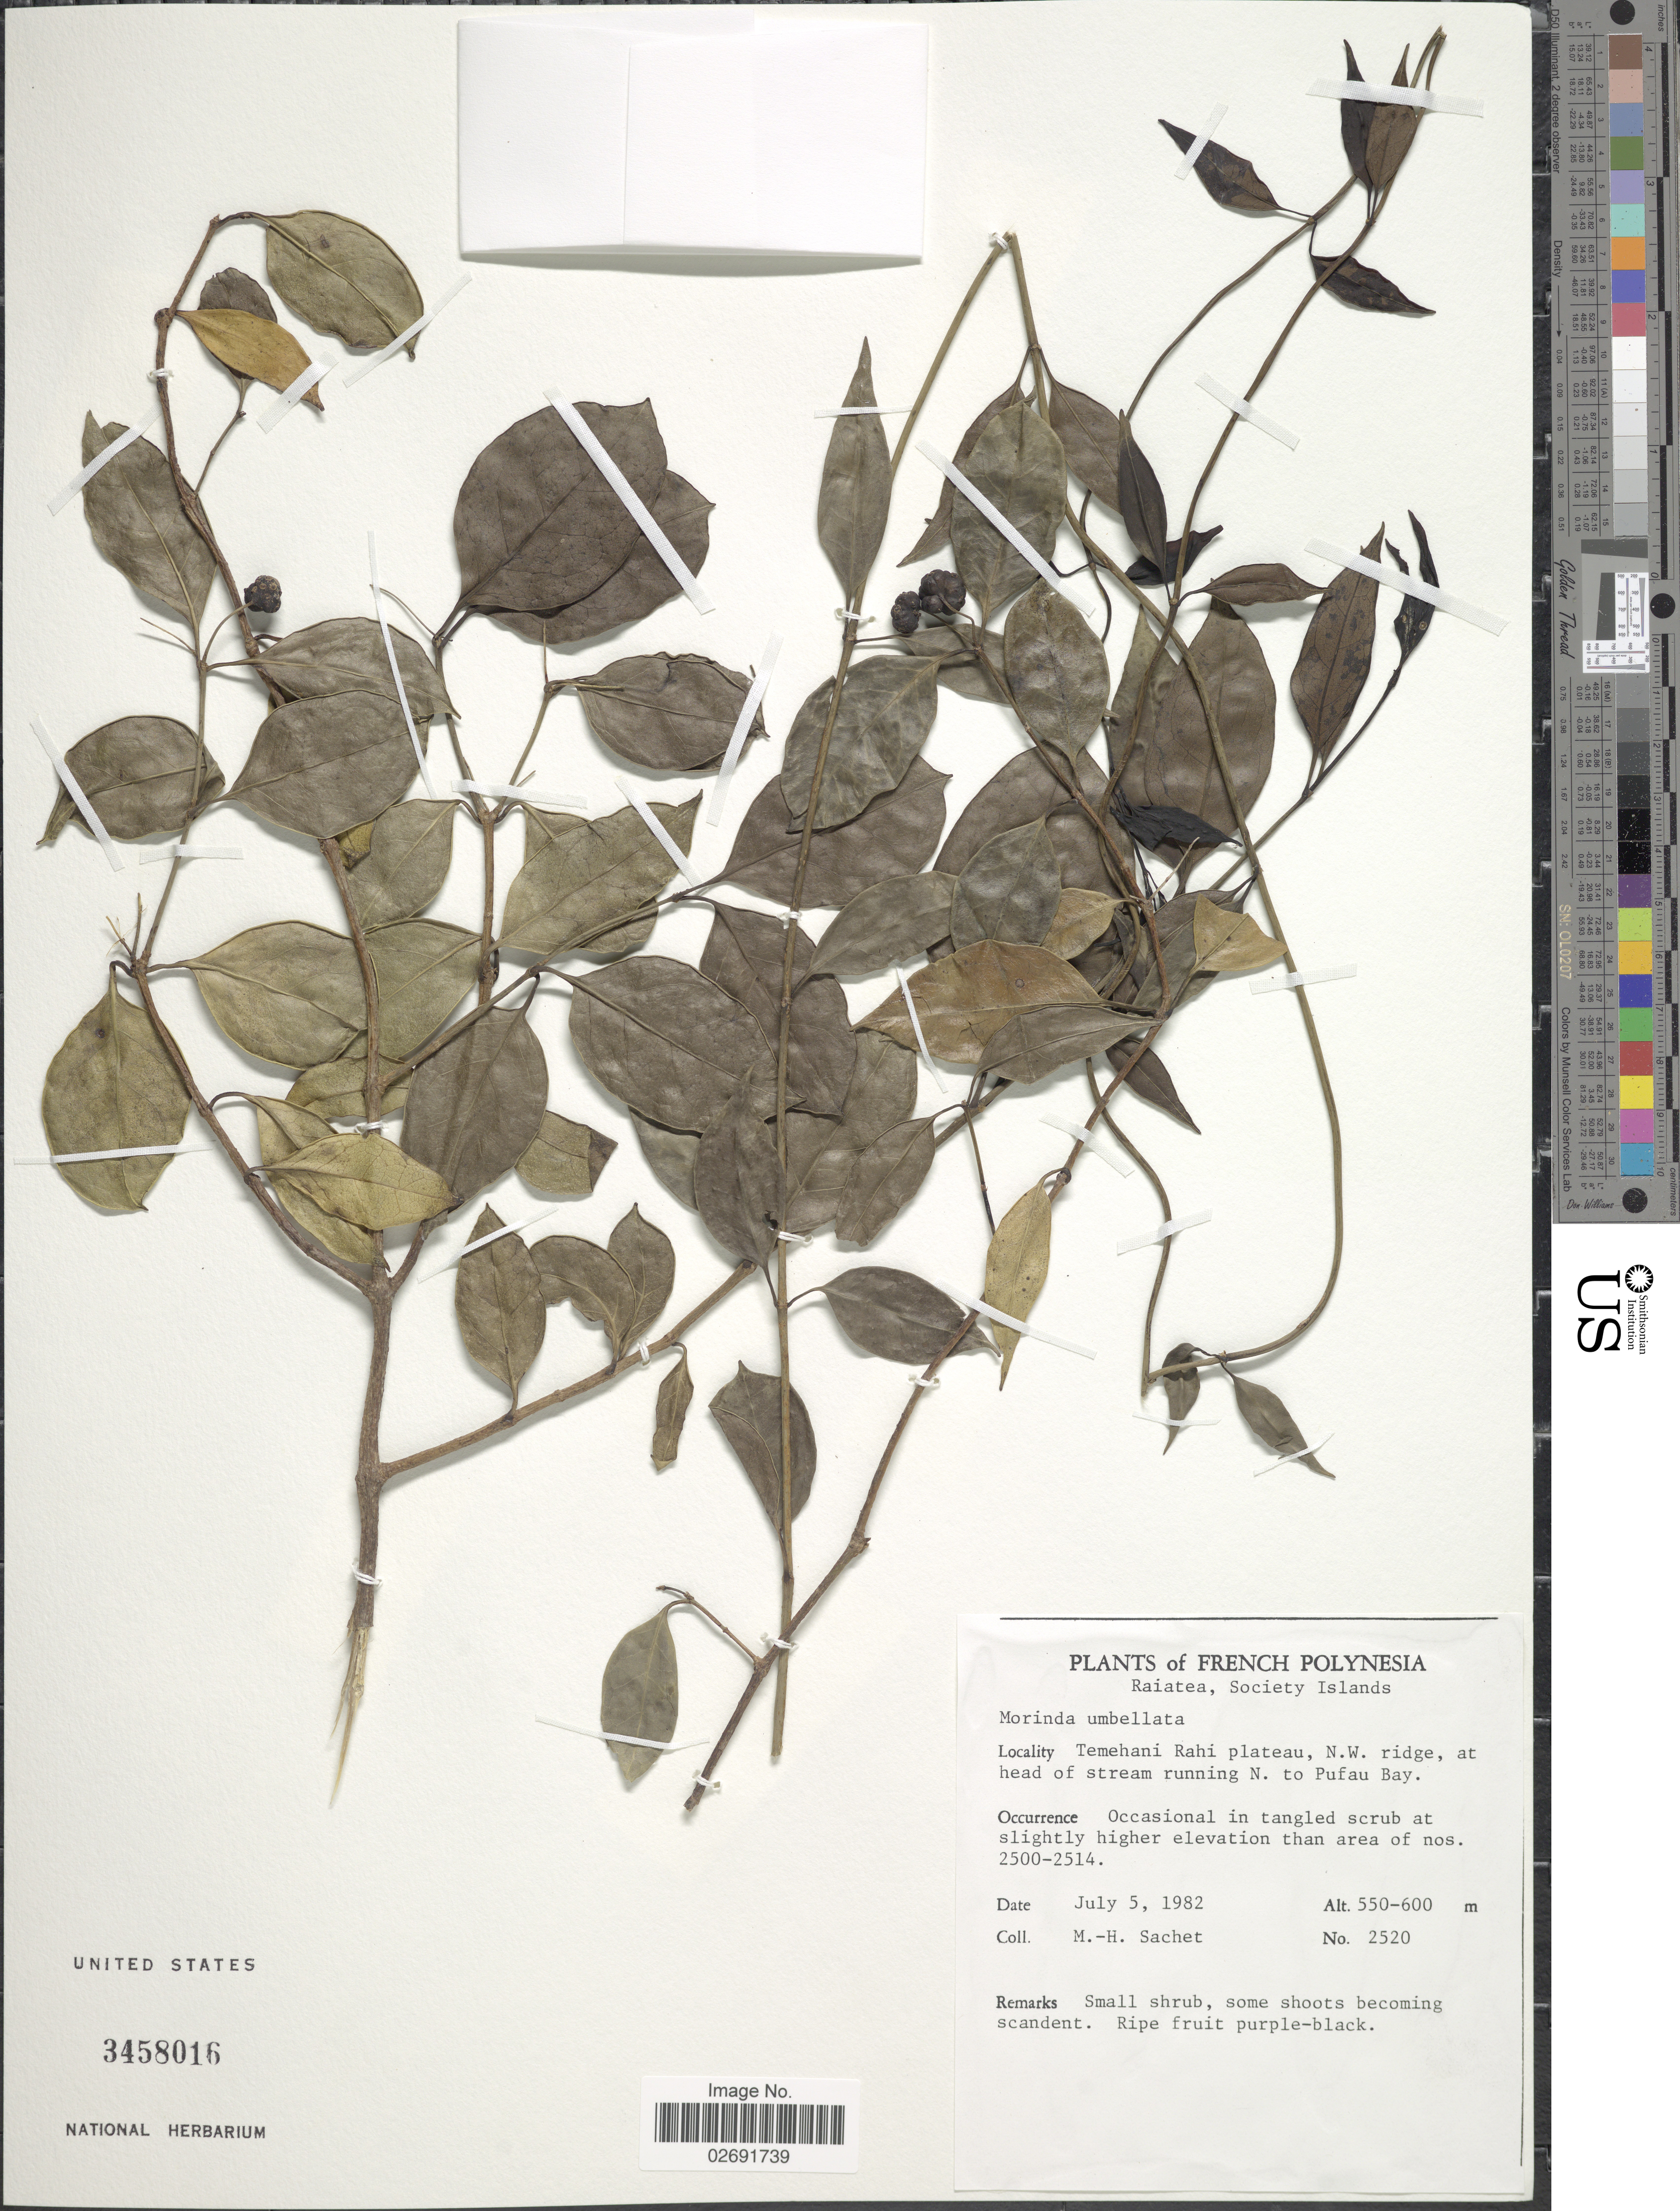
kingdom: Plantae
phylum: Tracheophyta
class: Magnoliopsida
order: Gentianales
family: Rubiaceae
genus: Gynochthodes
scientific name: Gynochthodes umbellata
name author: (L.) Razafim. & B. Bremer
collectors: M.-H. Sachet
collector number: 2520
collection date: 1982-07-05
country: French Polynesia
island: Raiatea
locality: Raiatea, Society Islands. Temehani Rahi plateau, N.W. ridge, at head of stream running N. to Pufau Bay.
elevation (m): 550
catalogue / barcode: US 3458016